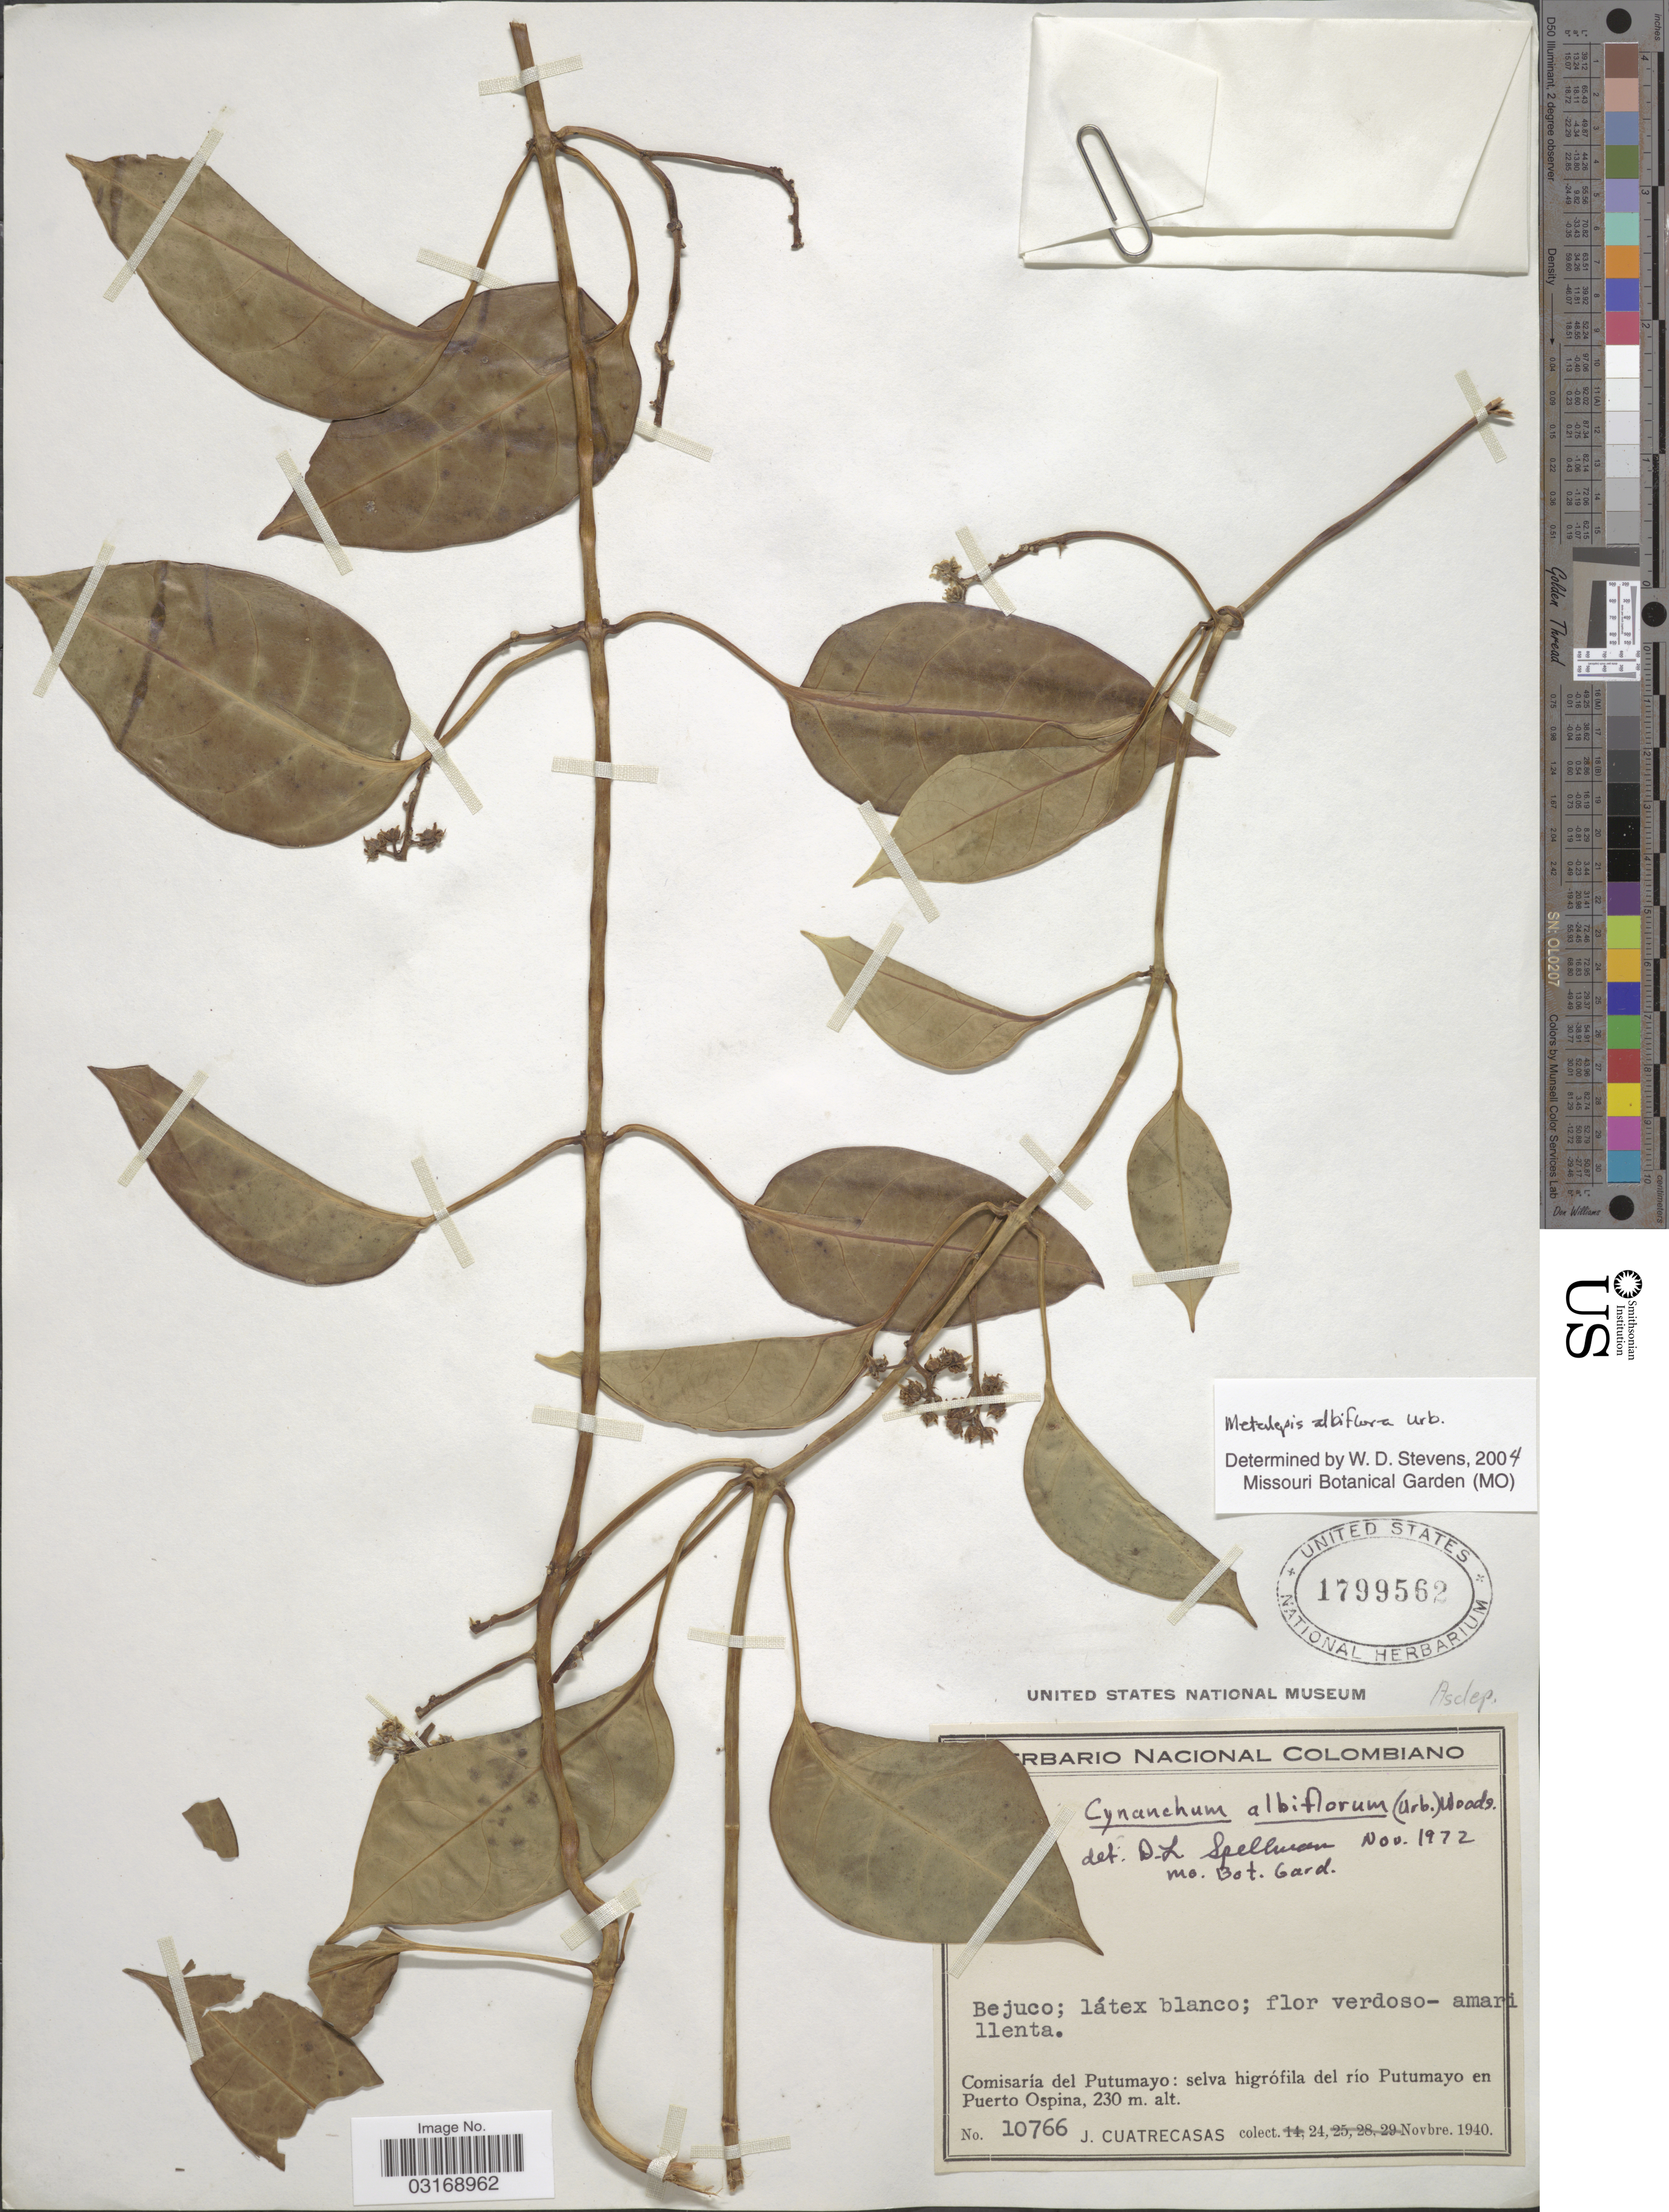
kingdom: Plantae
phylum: Tracheophyta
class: Magnoliopsida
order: Gentianales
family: Apocynaceae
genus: Metalepis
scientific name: Metalepis albiflora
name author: Urb.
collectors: J. Cuatrecasas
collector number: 10766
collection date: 1940-11-24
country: Colombia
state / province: Putumayo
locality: Comisaría del Putumayo: selva higrófila del río Putumayo en Puerto Ospina.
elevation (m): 230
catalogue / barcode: US 1799562